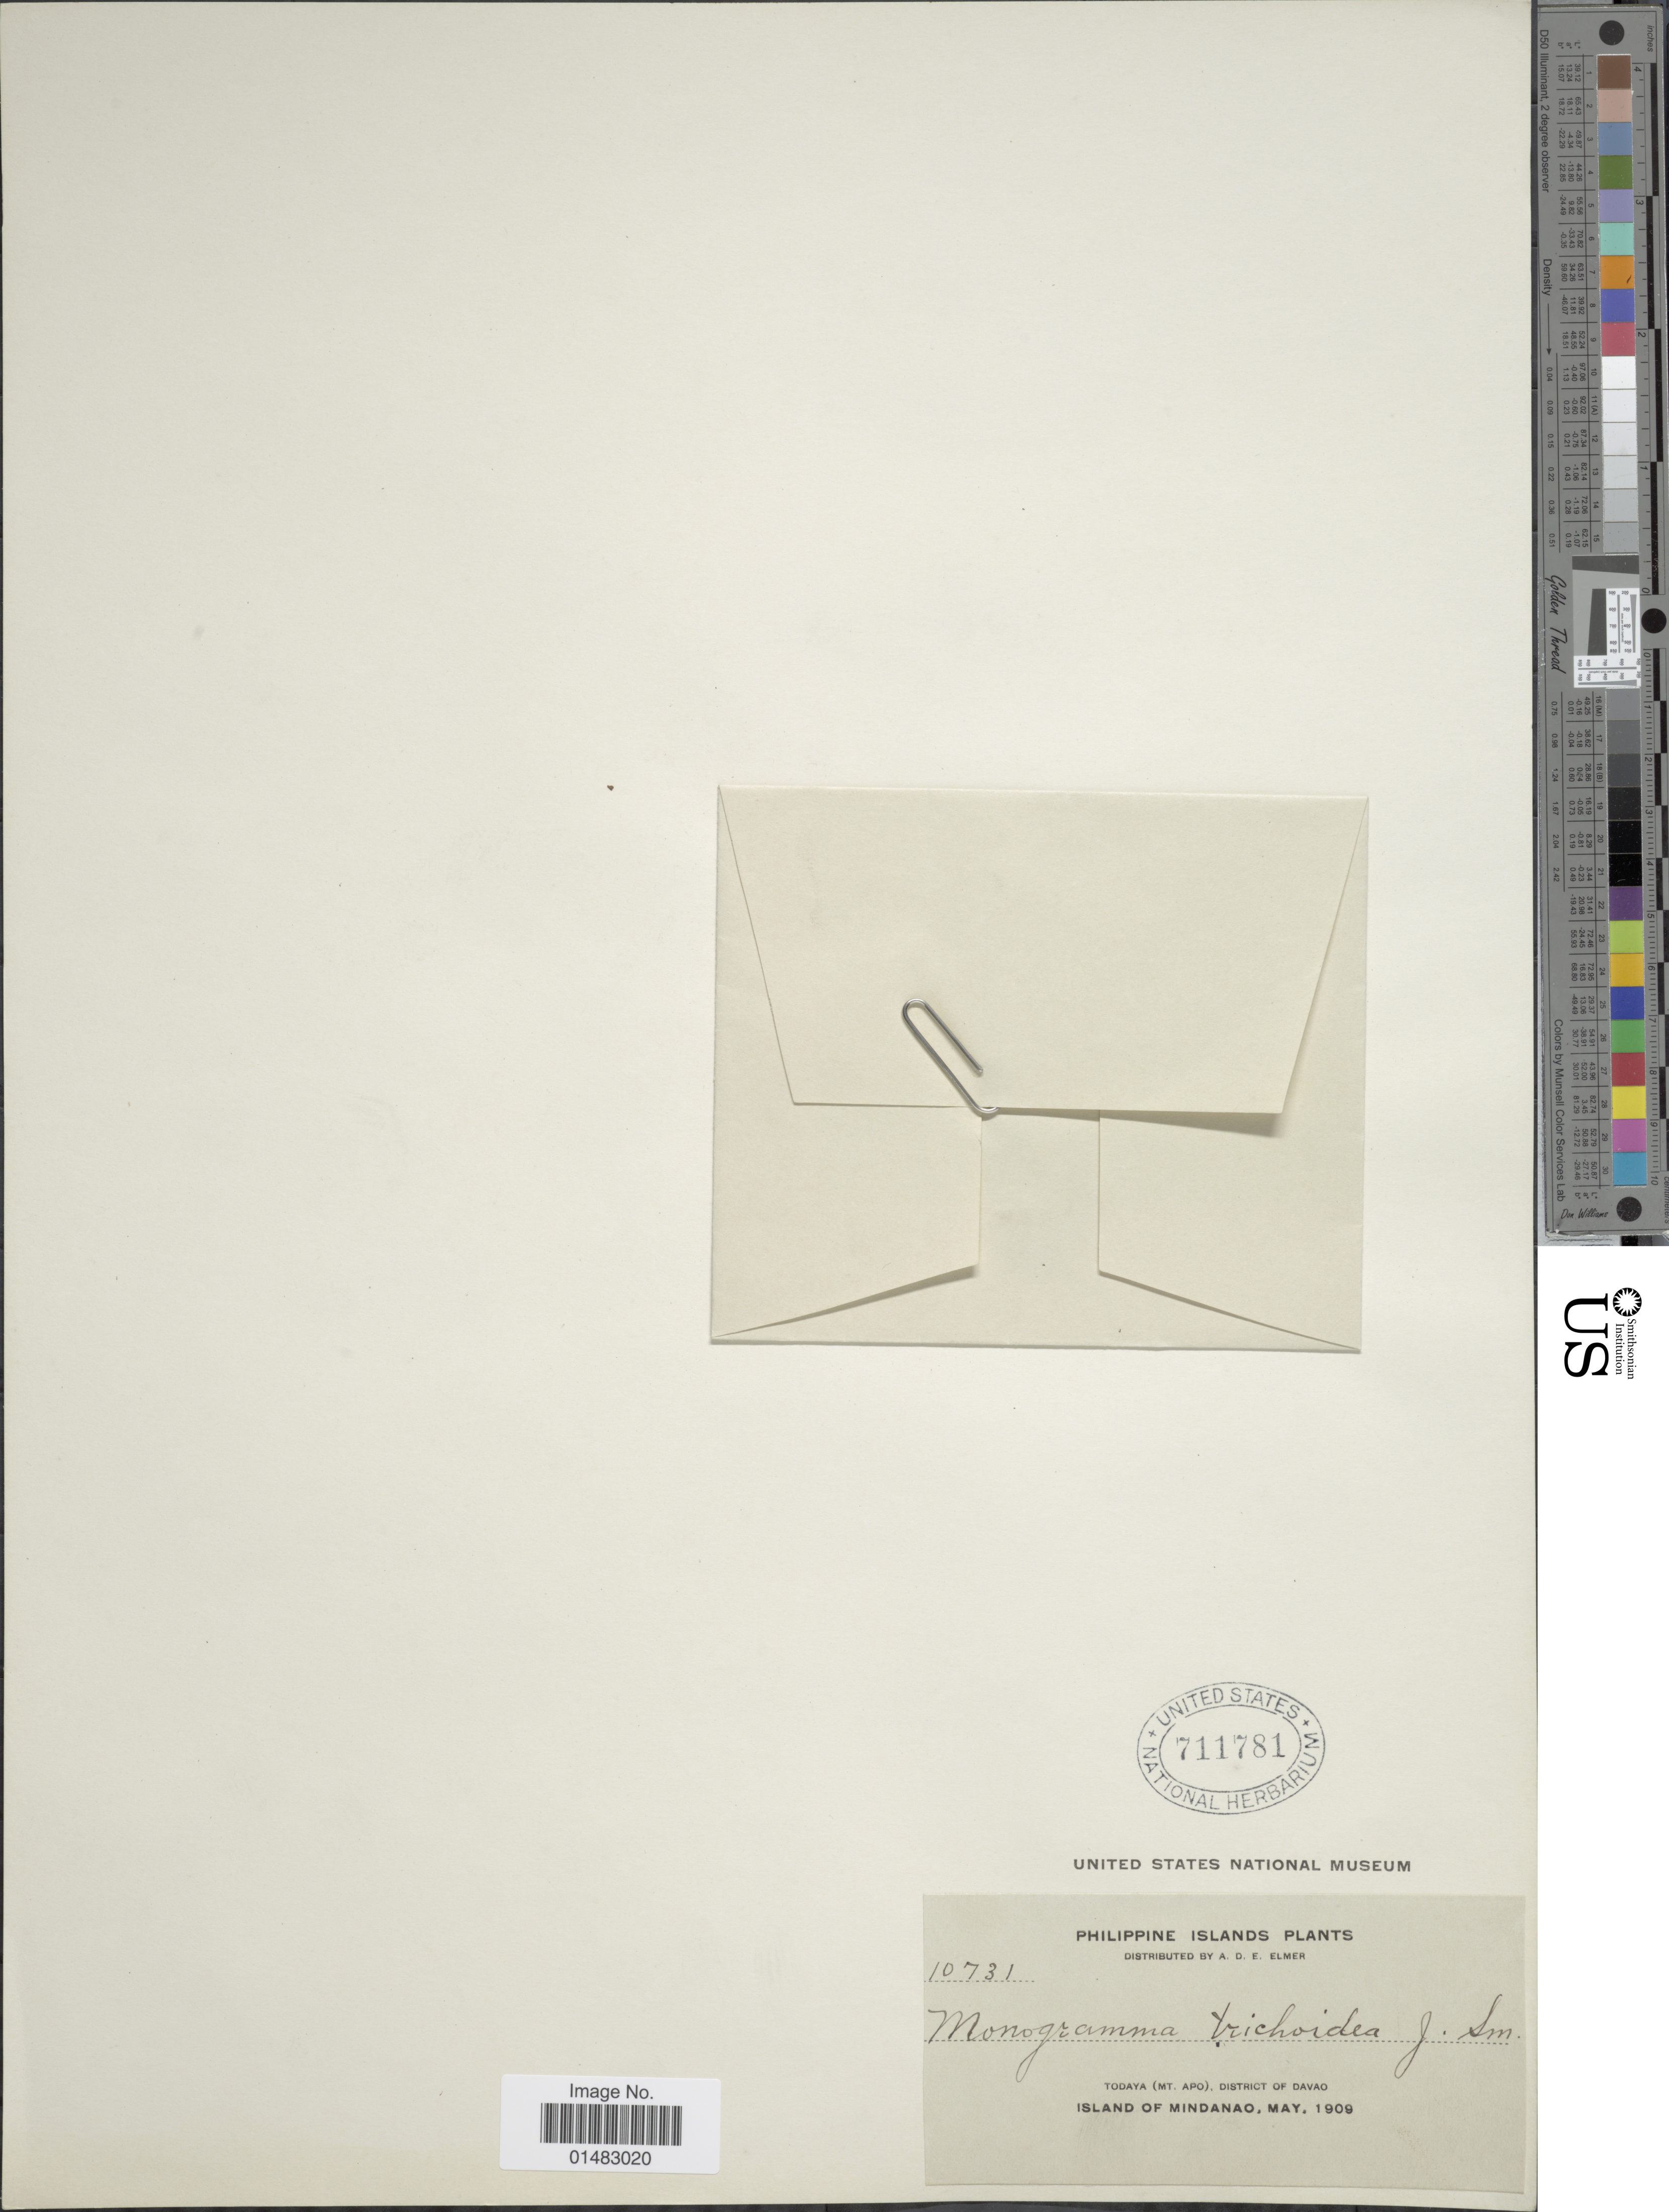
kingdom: Plantae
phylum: Tracheophyta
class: Polypodiopsida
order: Polypodiales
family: Pteridaceae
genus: Monogramma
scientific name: Monogramma trichoidea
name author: (Fée) Hook. & Baker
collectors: A. D. E. Elmer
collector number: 10731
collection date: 1909-05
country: Philippines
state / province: Davao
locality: Todaya(Mt. Apo), Islands of Mindanao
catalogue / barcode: US 711781